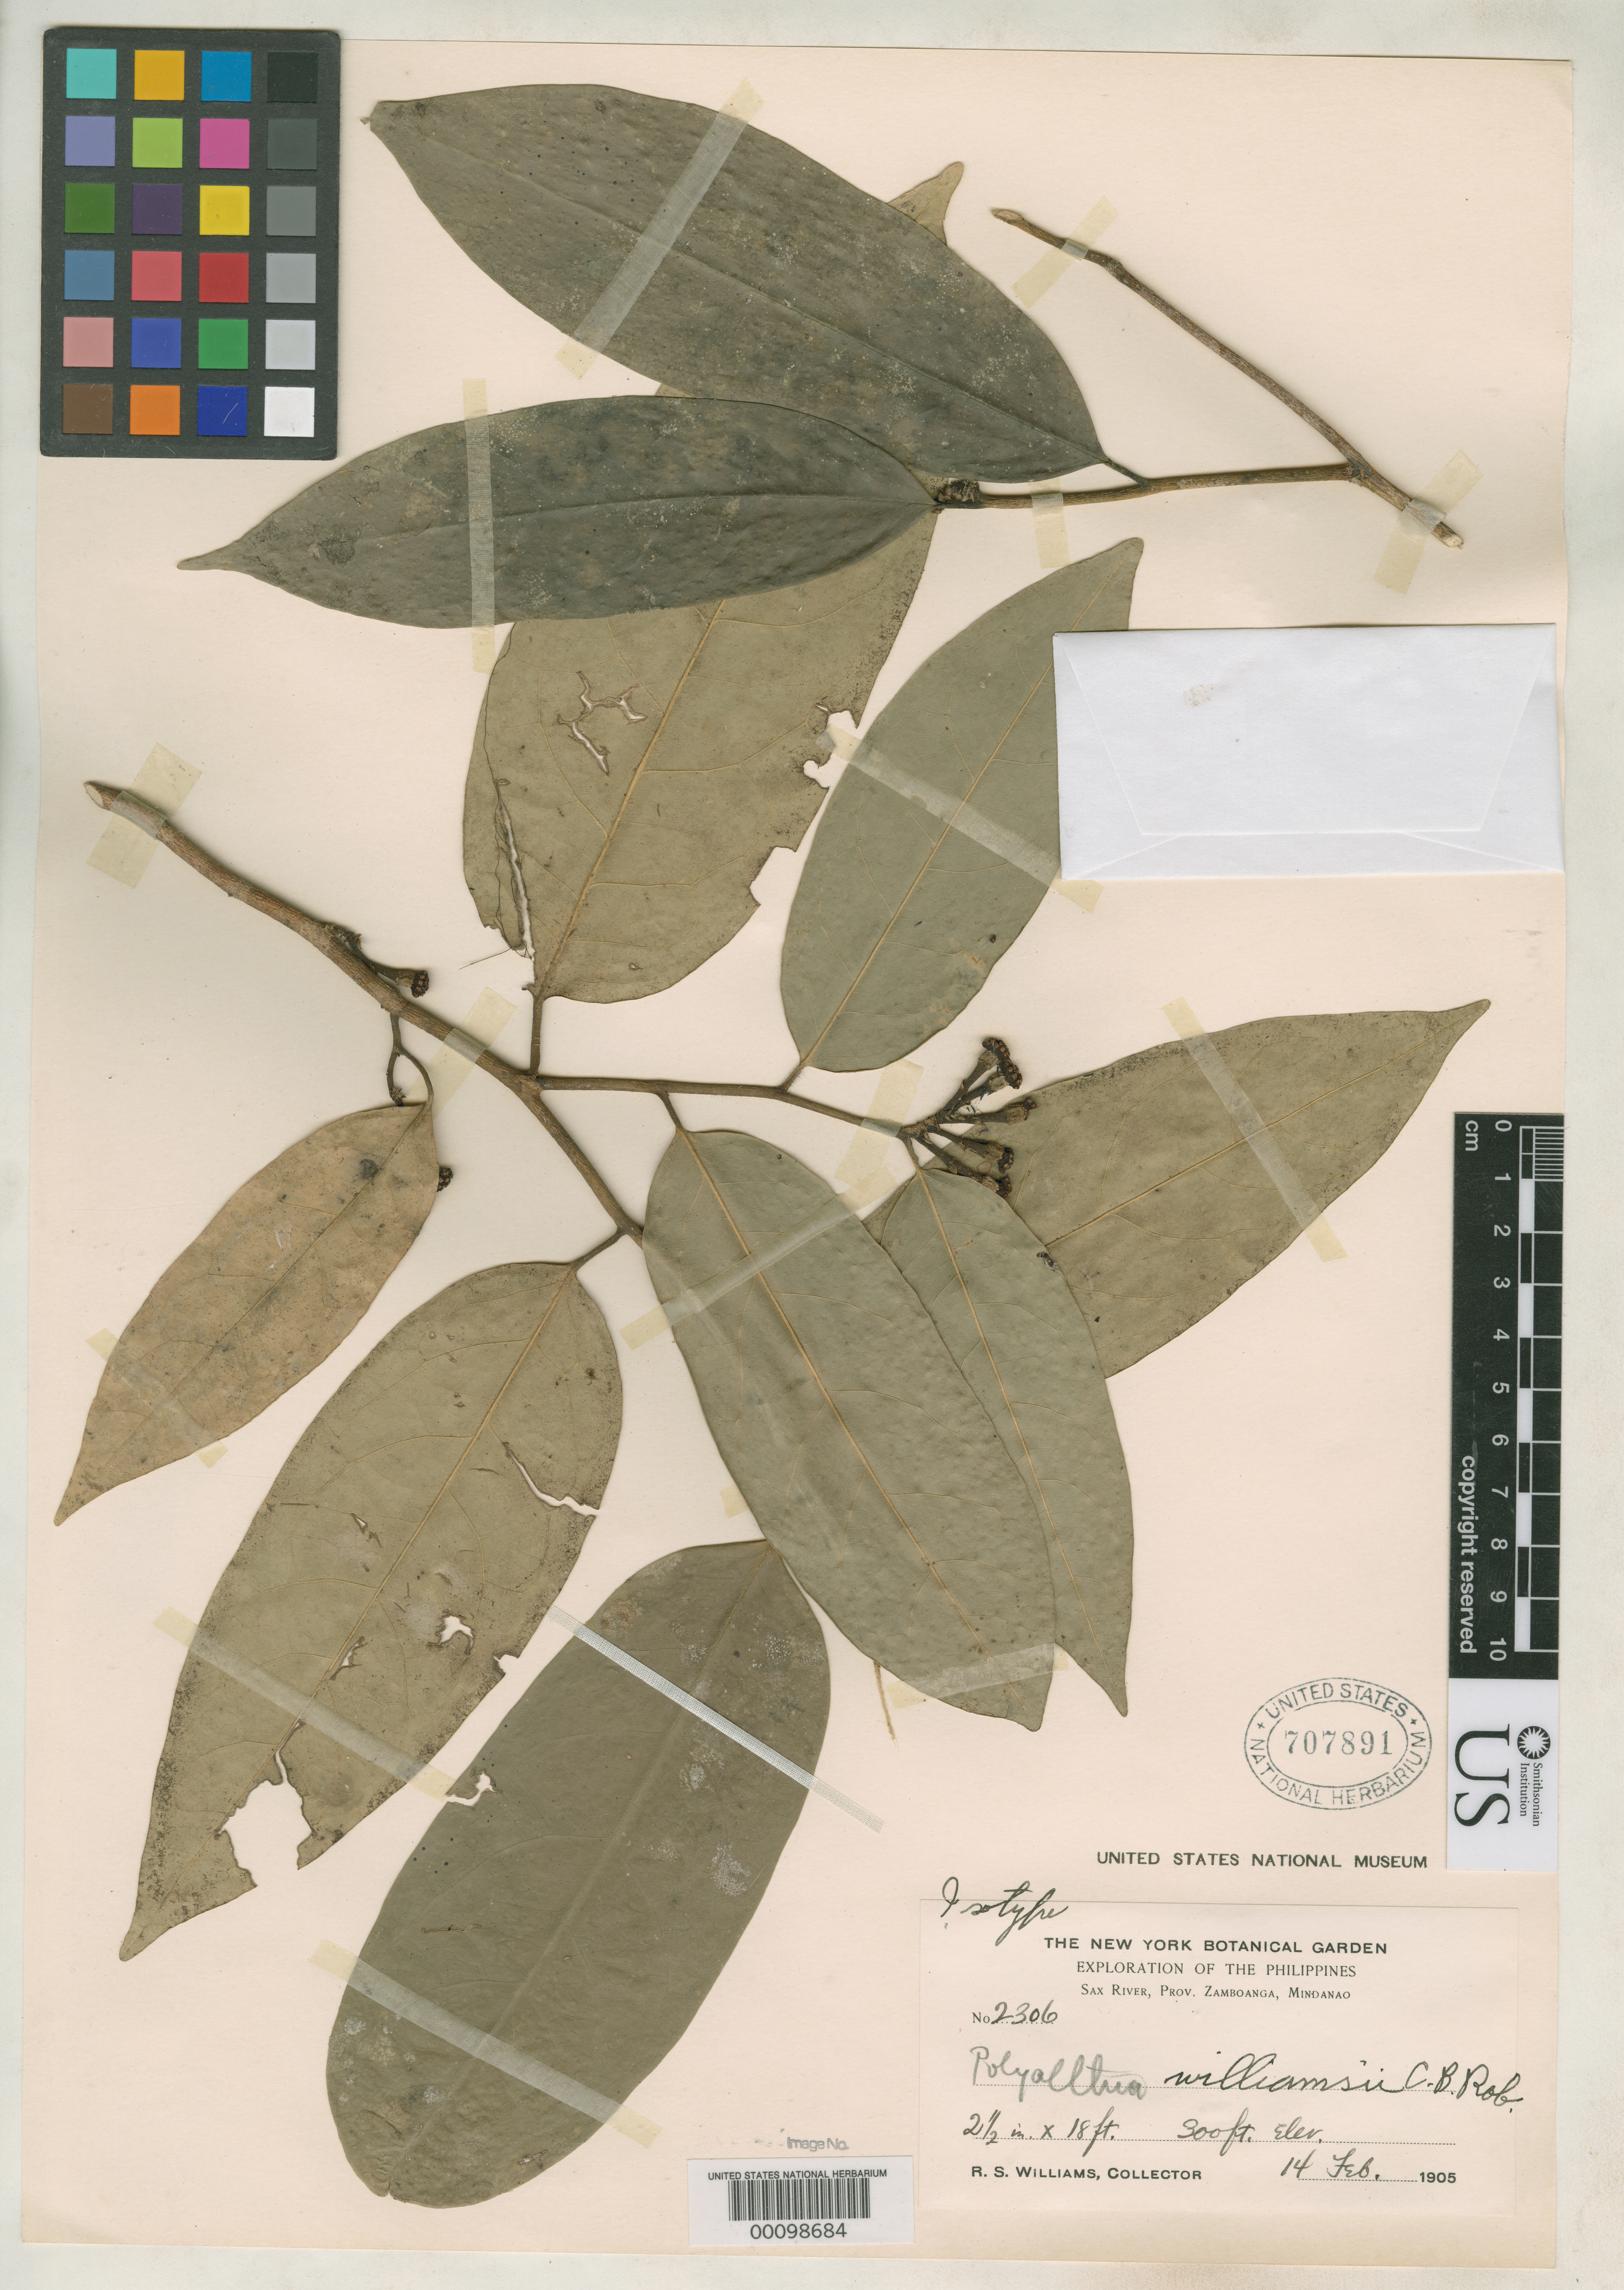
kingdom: Plantae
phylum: Tracheophyta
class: Magnoliopsida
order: Magnoliales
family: Annonaceae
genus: Polyalthia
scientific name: Polyalthia williamsii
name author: C.B. Rob.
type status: Isotype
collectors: R. S. Williams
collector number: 2306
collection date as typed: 14 Feb 1905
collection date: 1905-02-14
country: Philippines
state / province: Zamboanga Peninsula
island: Mindanao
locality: Sax River.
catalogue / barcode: US 707891